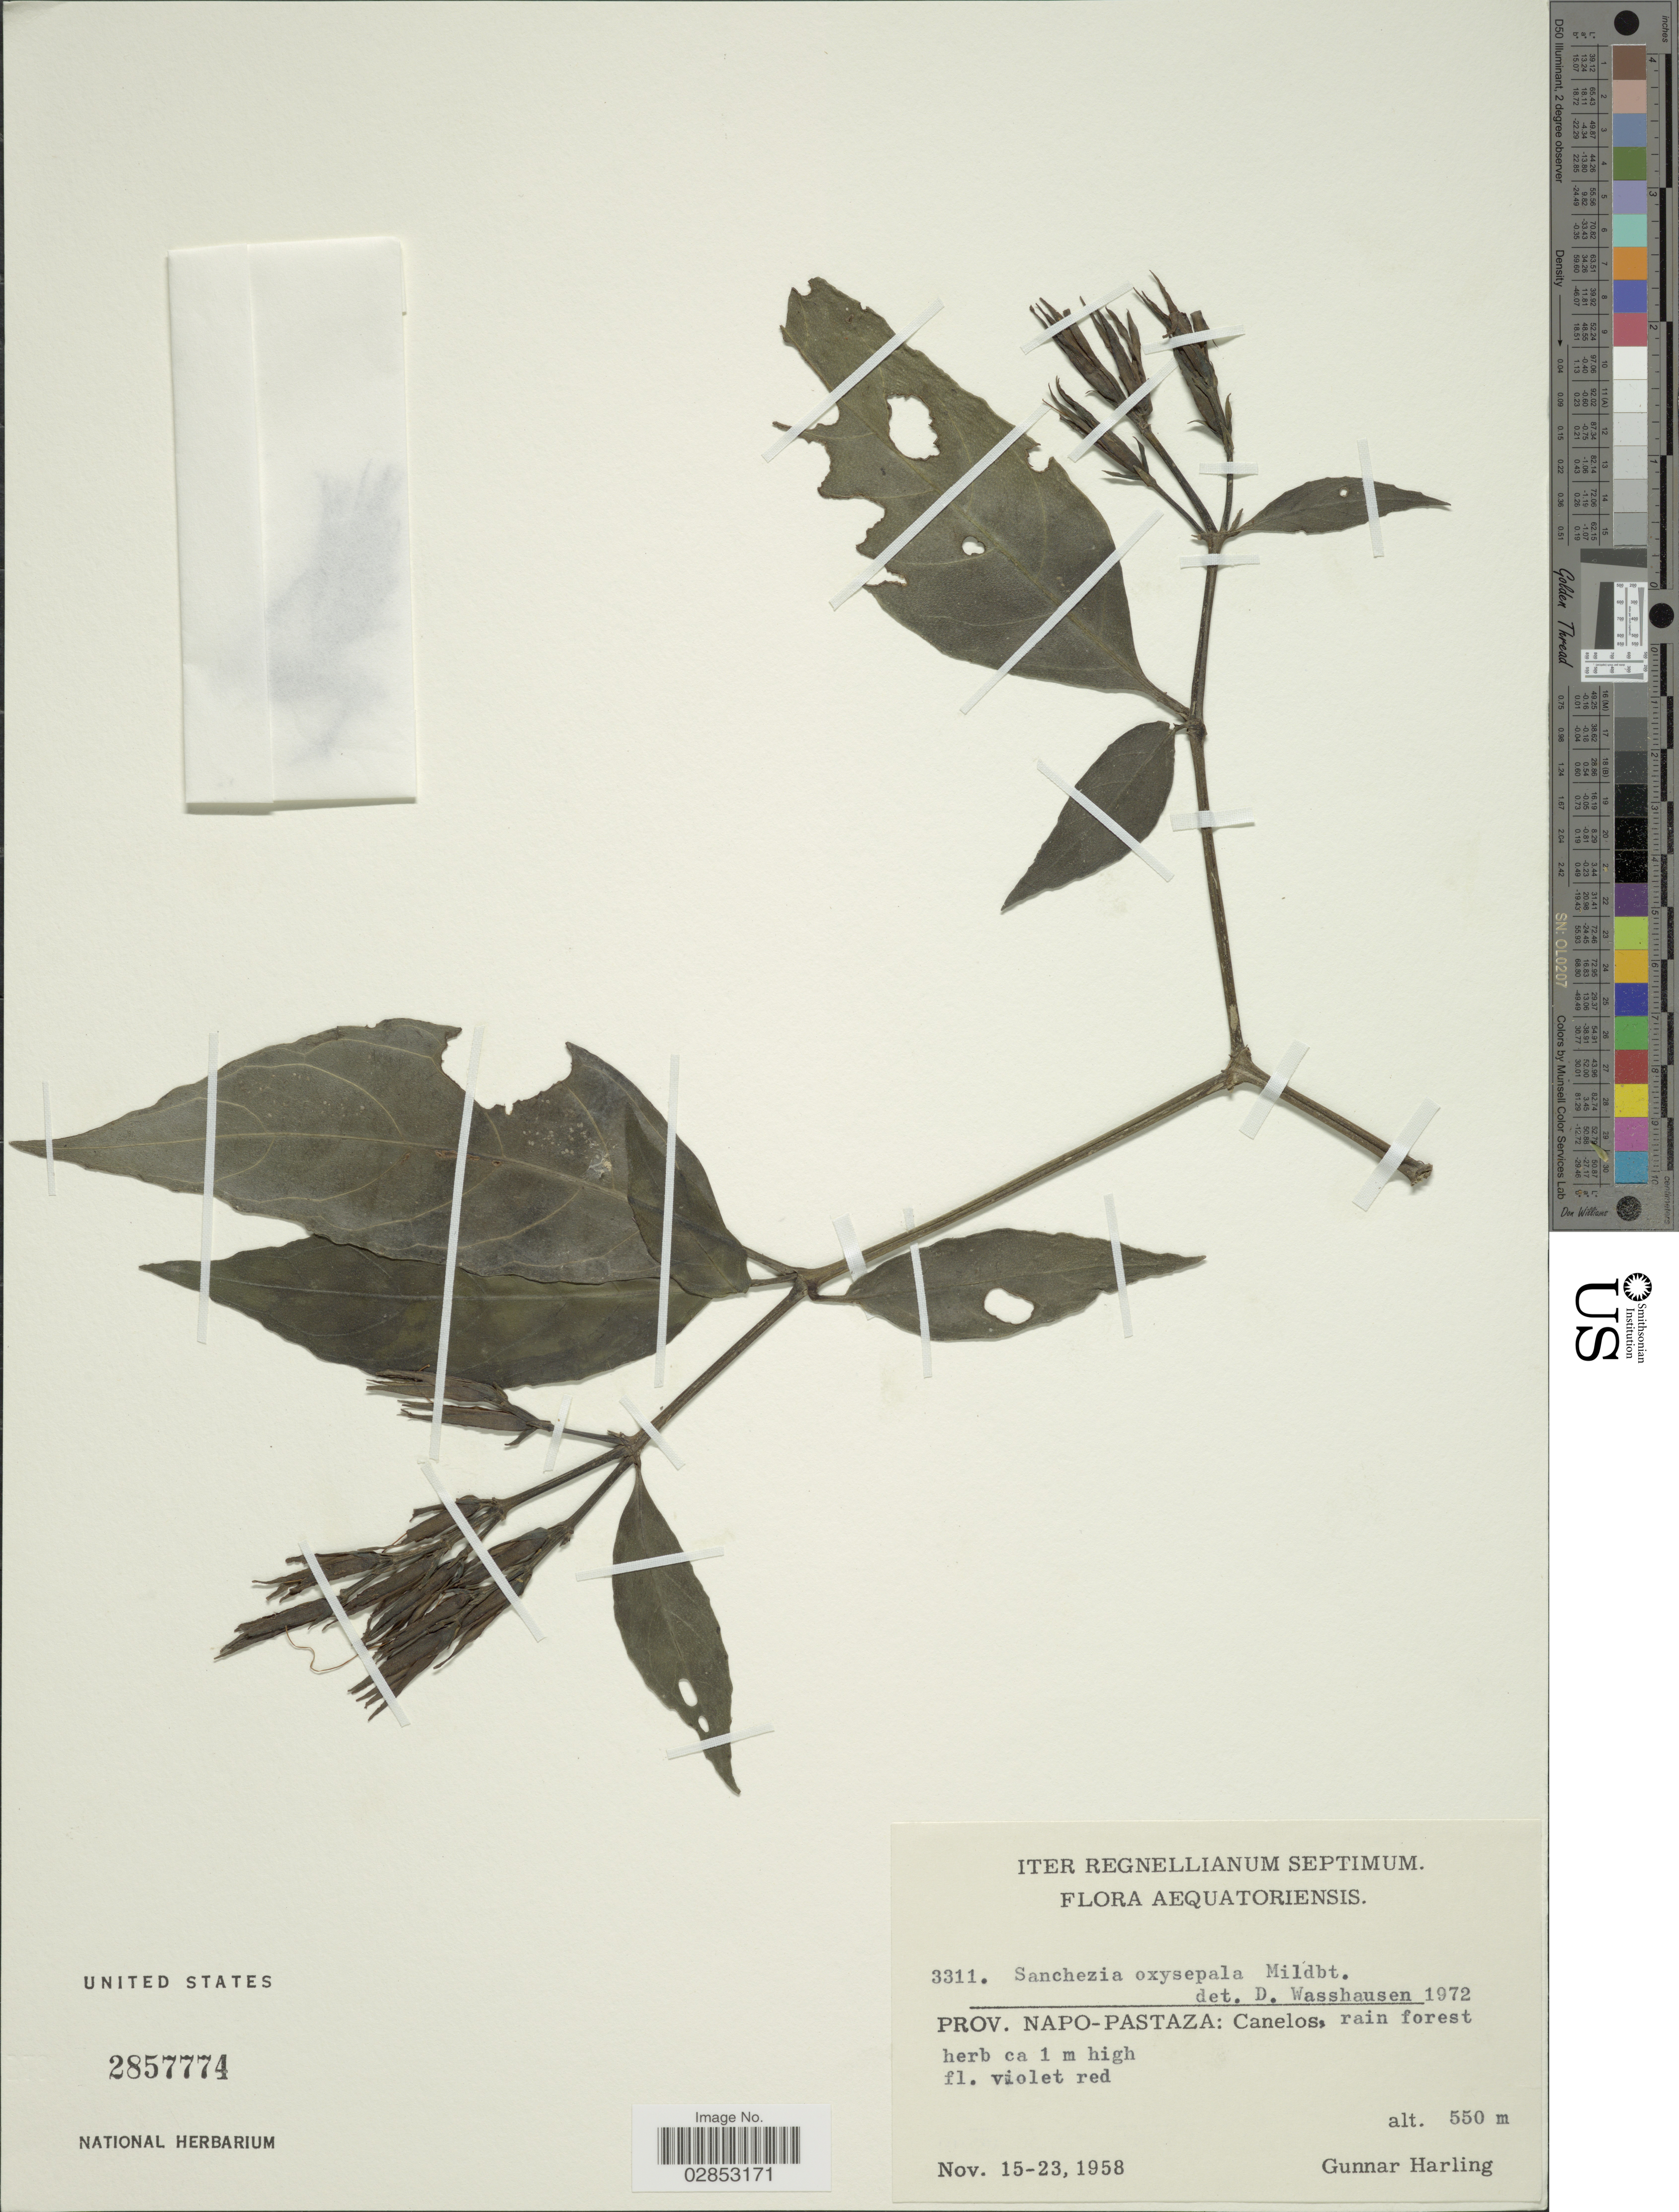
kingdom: Plantae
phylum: Tracheophyta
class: Magnoliopsida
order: Lamiales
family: Acanthaceae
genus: Sanchezia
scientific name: Sanchezia longiflora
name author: (Hook. f.) Hook. f. ex Planch.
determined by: Azevedo, Igor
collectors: G. Harling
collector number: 3311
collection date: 1958-11-15/1958-11-23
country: Ecuador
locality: Prov. Napo-Pastaza: Canelos, rain forest, Aequatoriensis.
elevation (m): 550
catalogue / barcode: US 2857774